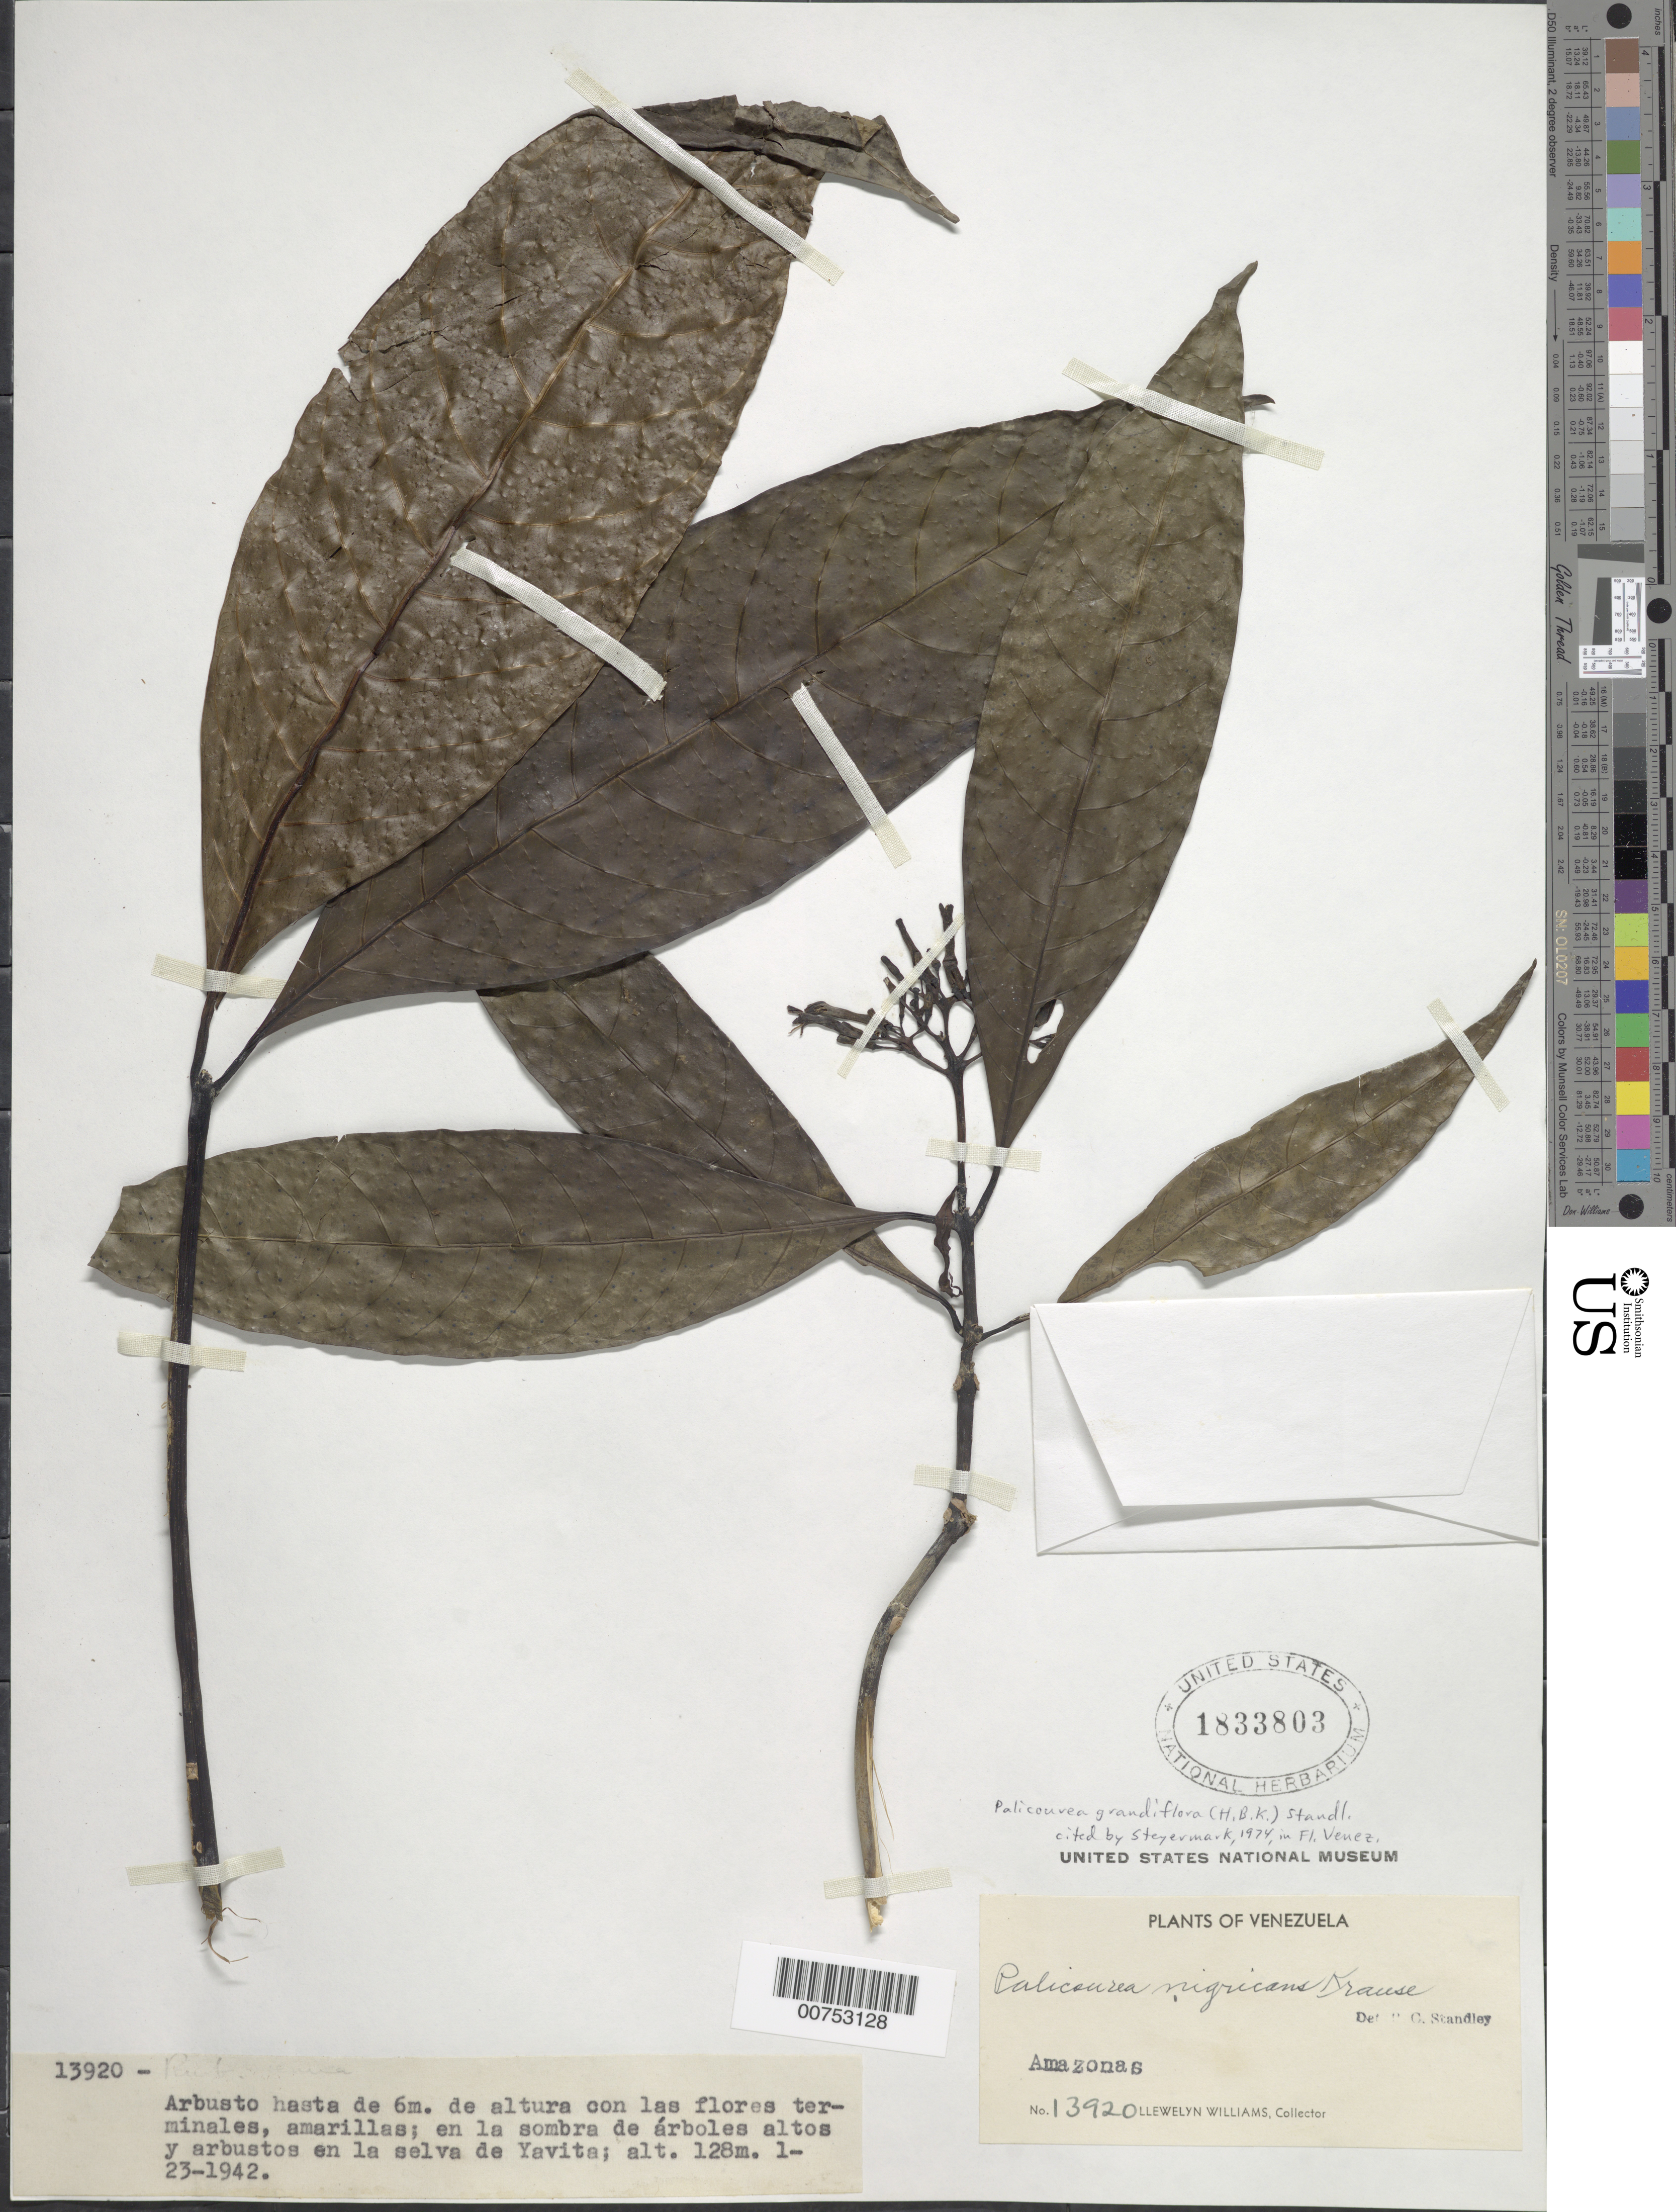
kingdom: Plantae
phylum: Tracheophyta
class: Magnoliopsida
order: Gentianales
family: Rubiaceae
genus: Palicourea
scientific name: Palicourea grandiflora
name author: (Kunth) Standl.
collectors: Ll. Williams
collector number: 13920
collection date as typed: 23-Jan-42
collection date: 1942-01-23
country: Venezuela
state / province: Amazonas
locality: Yavita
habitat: Sombra de arboles altos y arbustos en la selva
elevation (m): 128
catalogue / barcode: US 1833803